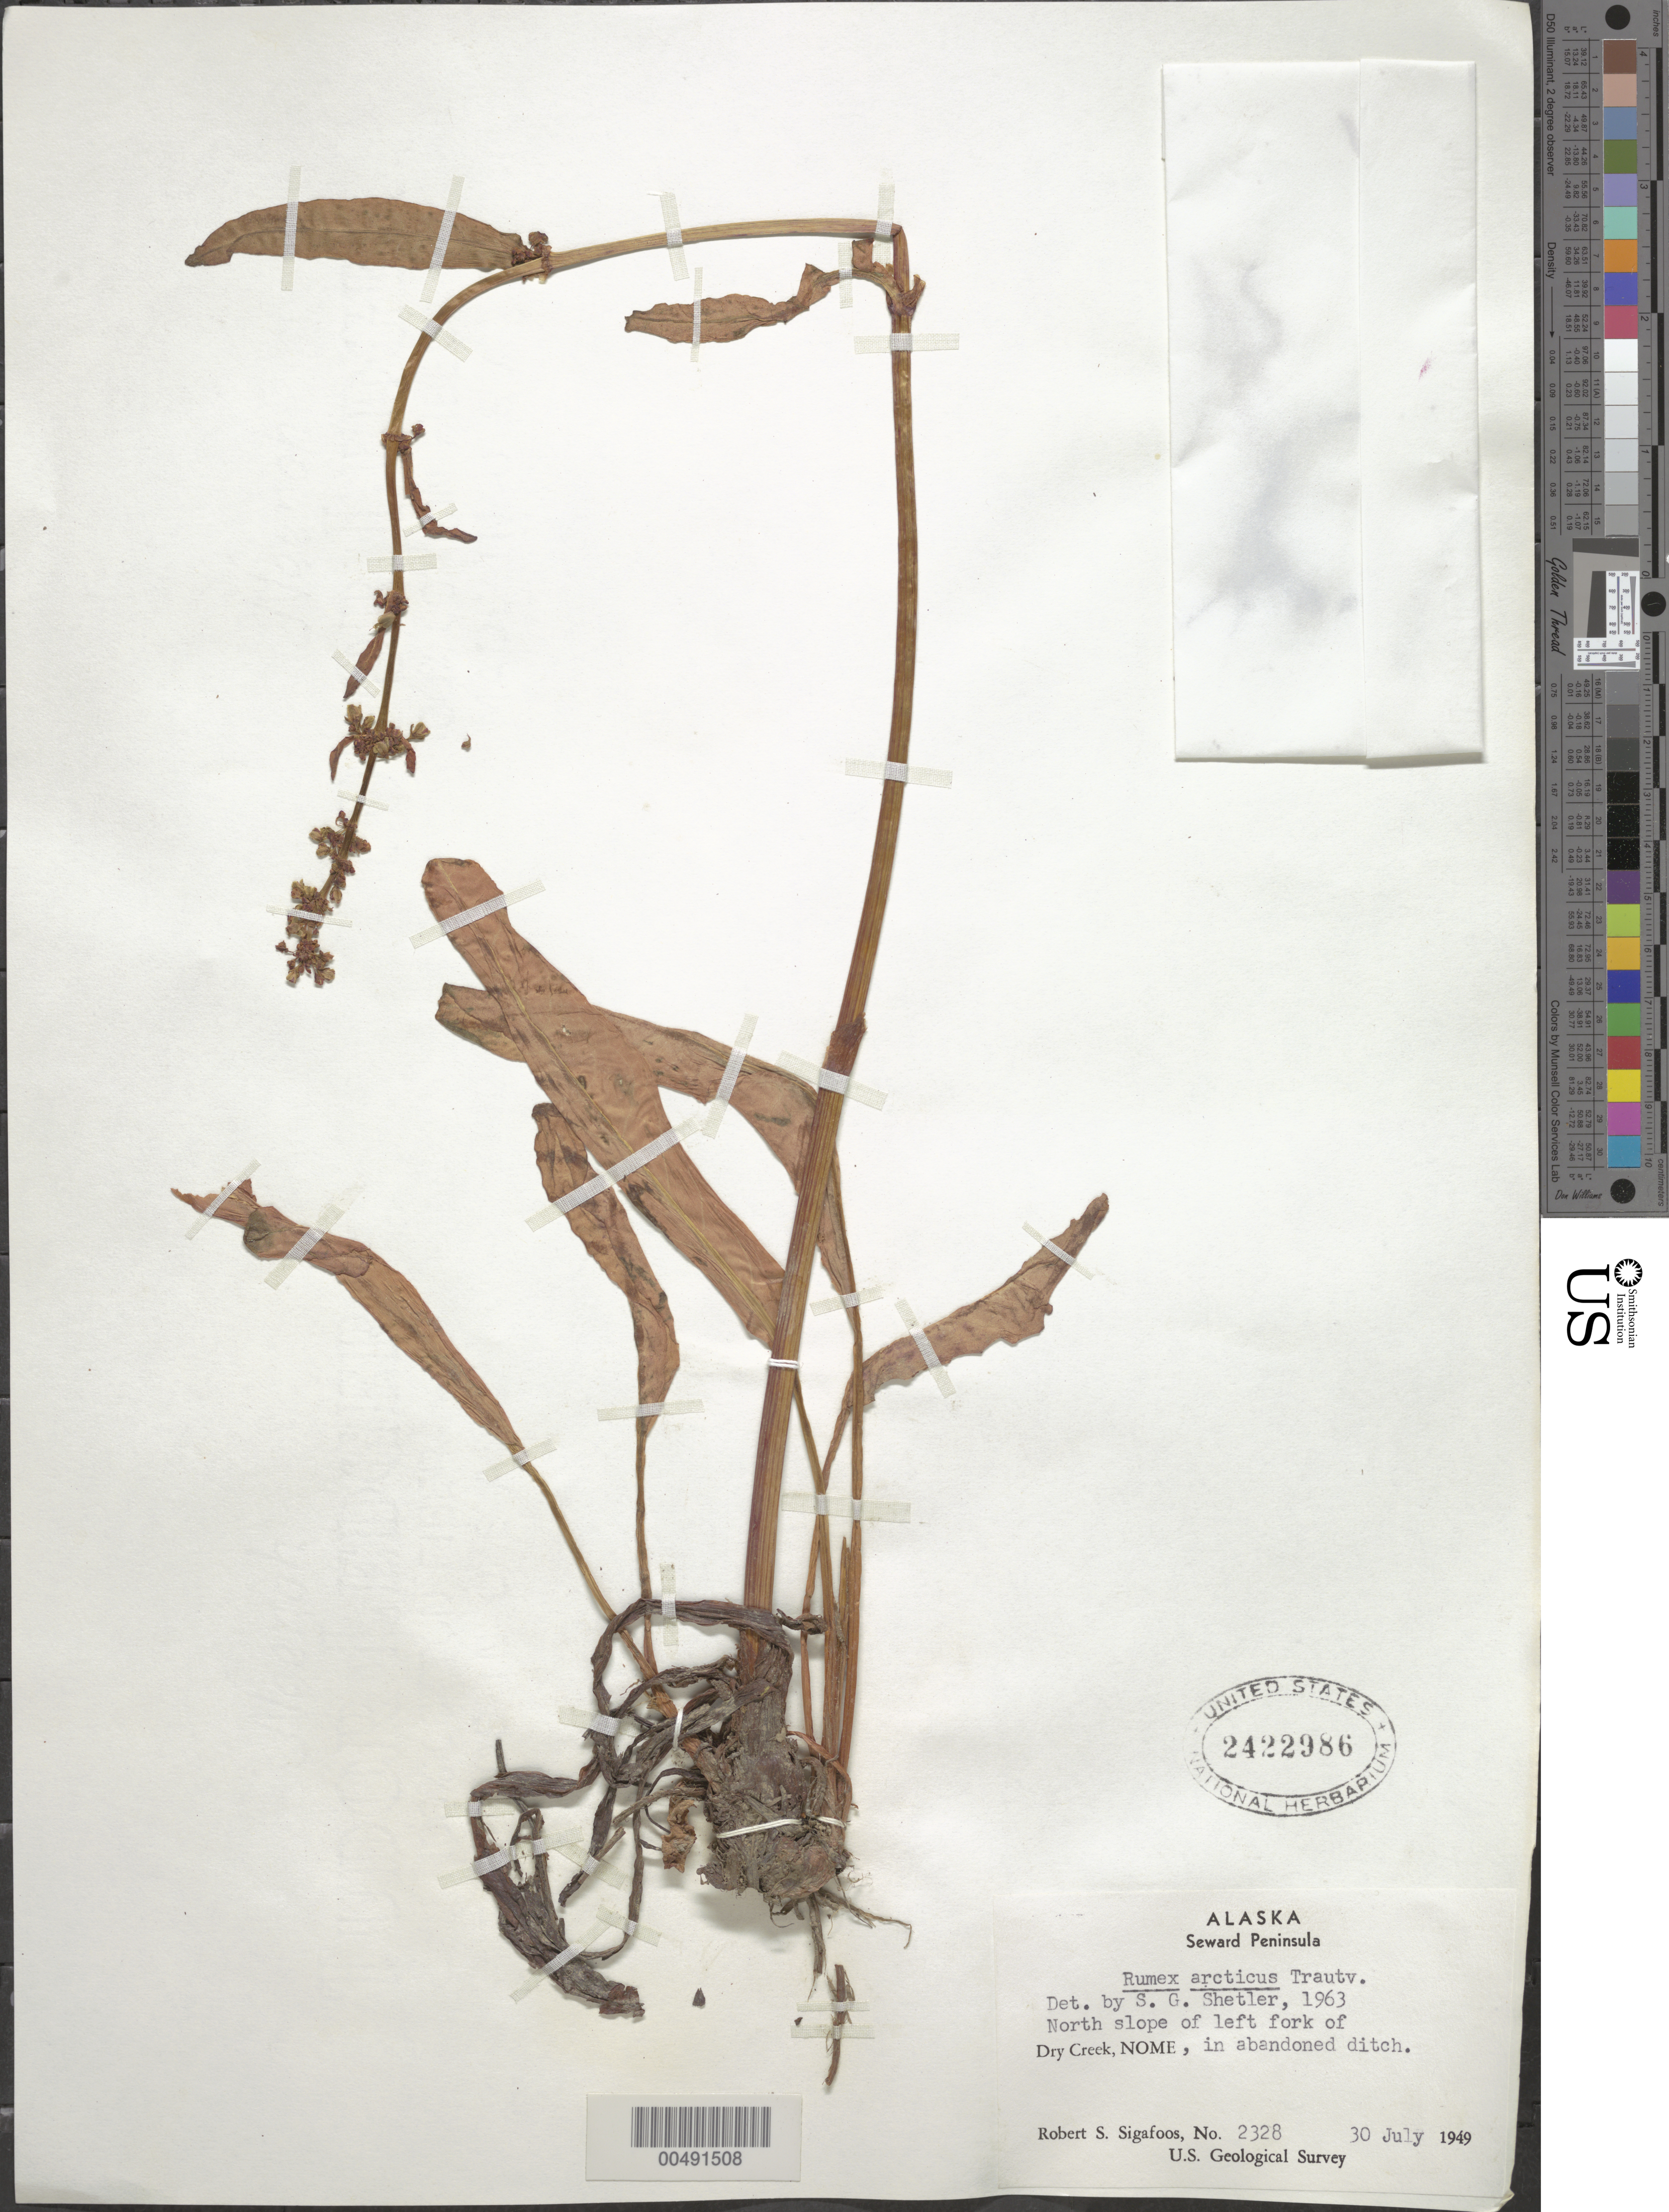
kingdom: Plantae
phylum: Tracheophyta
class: Magnoliopsida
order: Caryophyllales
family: Polygonaceae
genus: Rumex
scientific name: Rumex arcticus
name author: Trautv.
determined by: Shetler, Stanwyn G., (US), NMNH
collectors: R. Sigafoos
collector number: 2328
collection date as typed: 30 Jul 1949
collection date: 1949-07-30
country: United States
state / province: Alaska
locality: Seward Peninsula, Nome, Dry Creek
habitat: north slope of Dry Creek, in abandoned ditch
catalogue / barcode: US 2422986